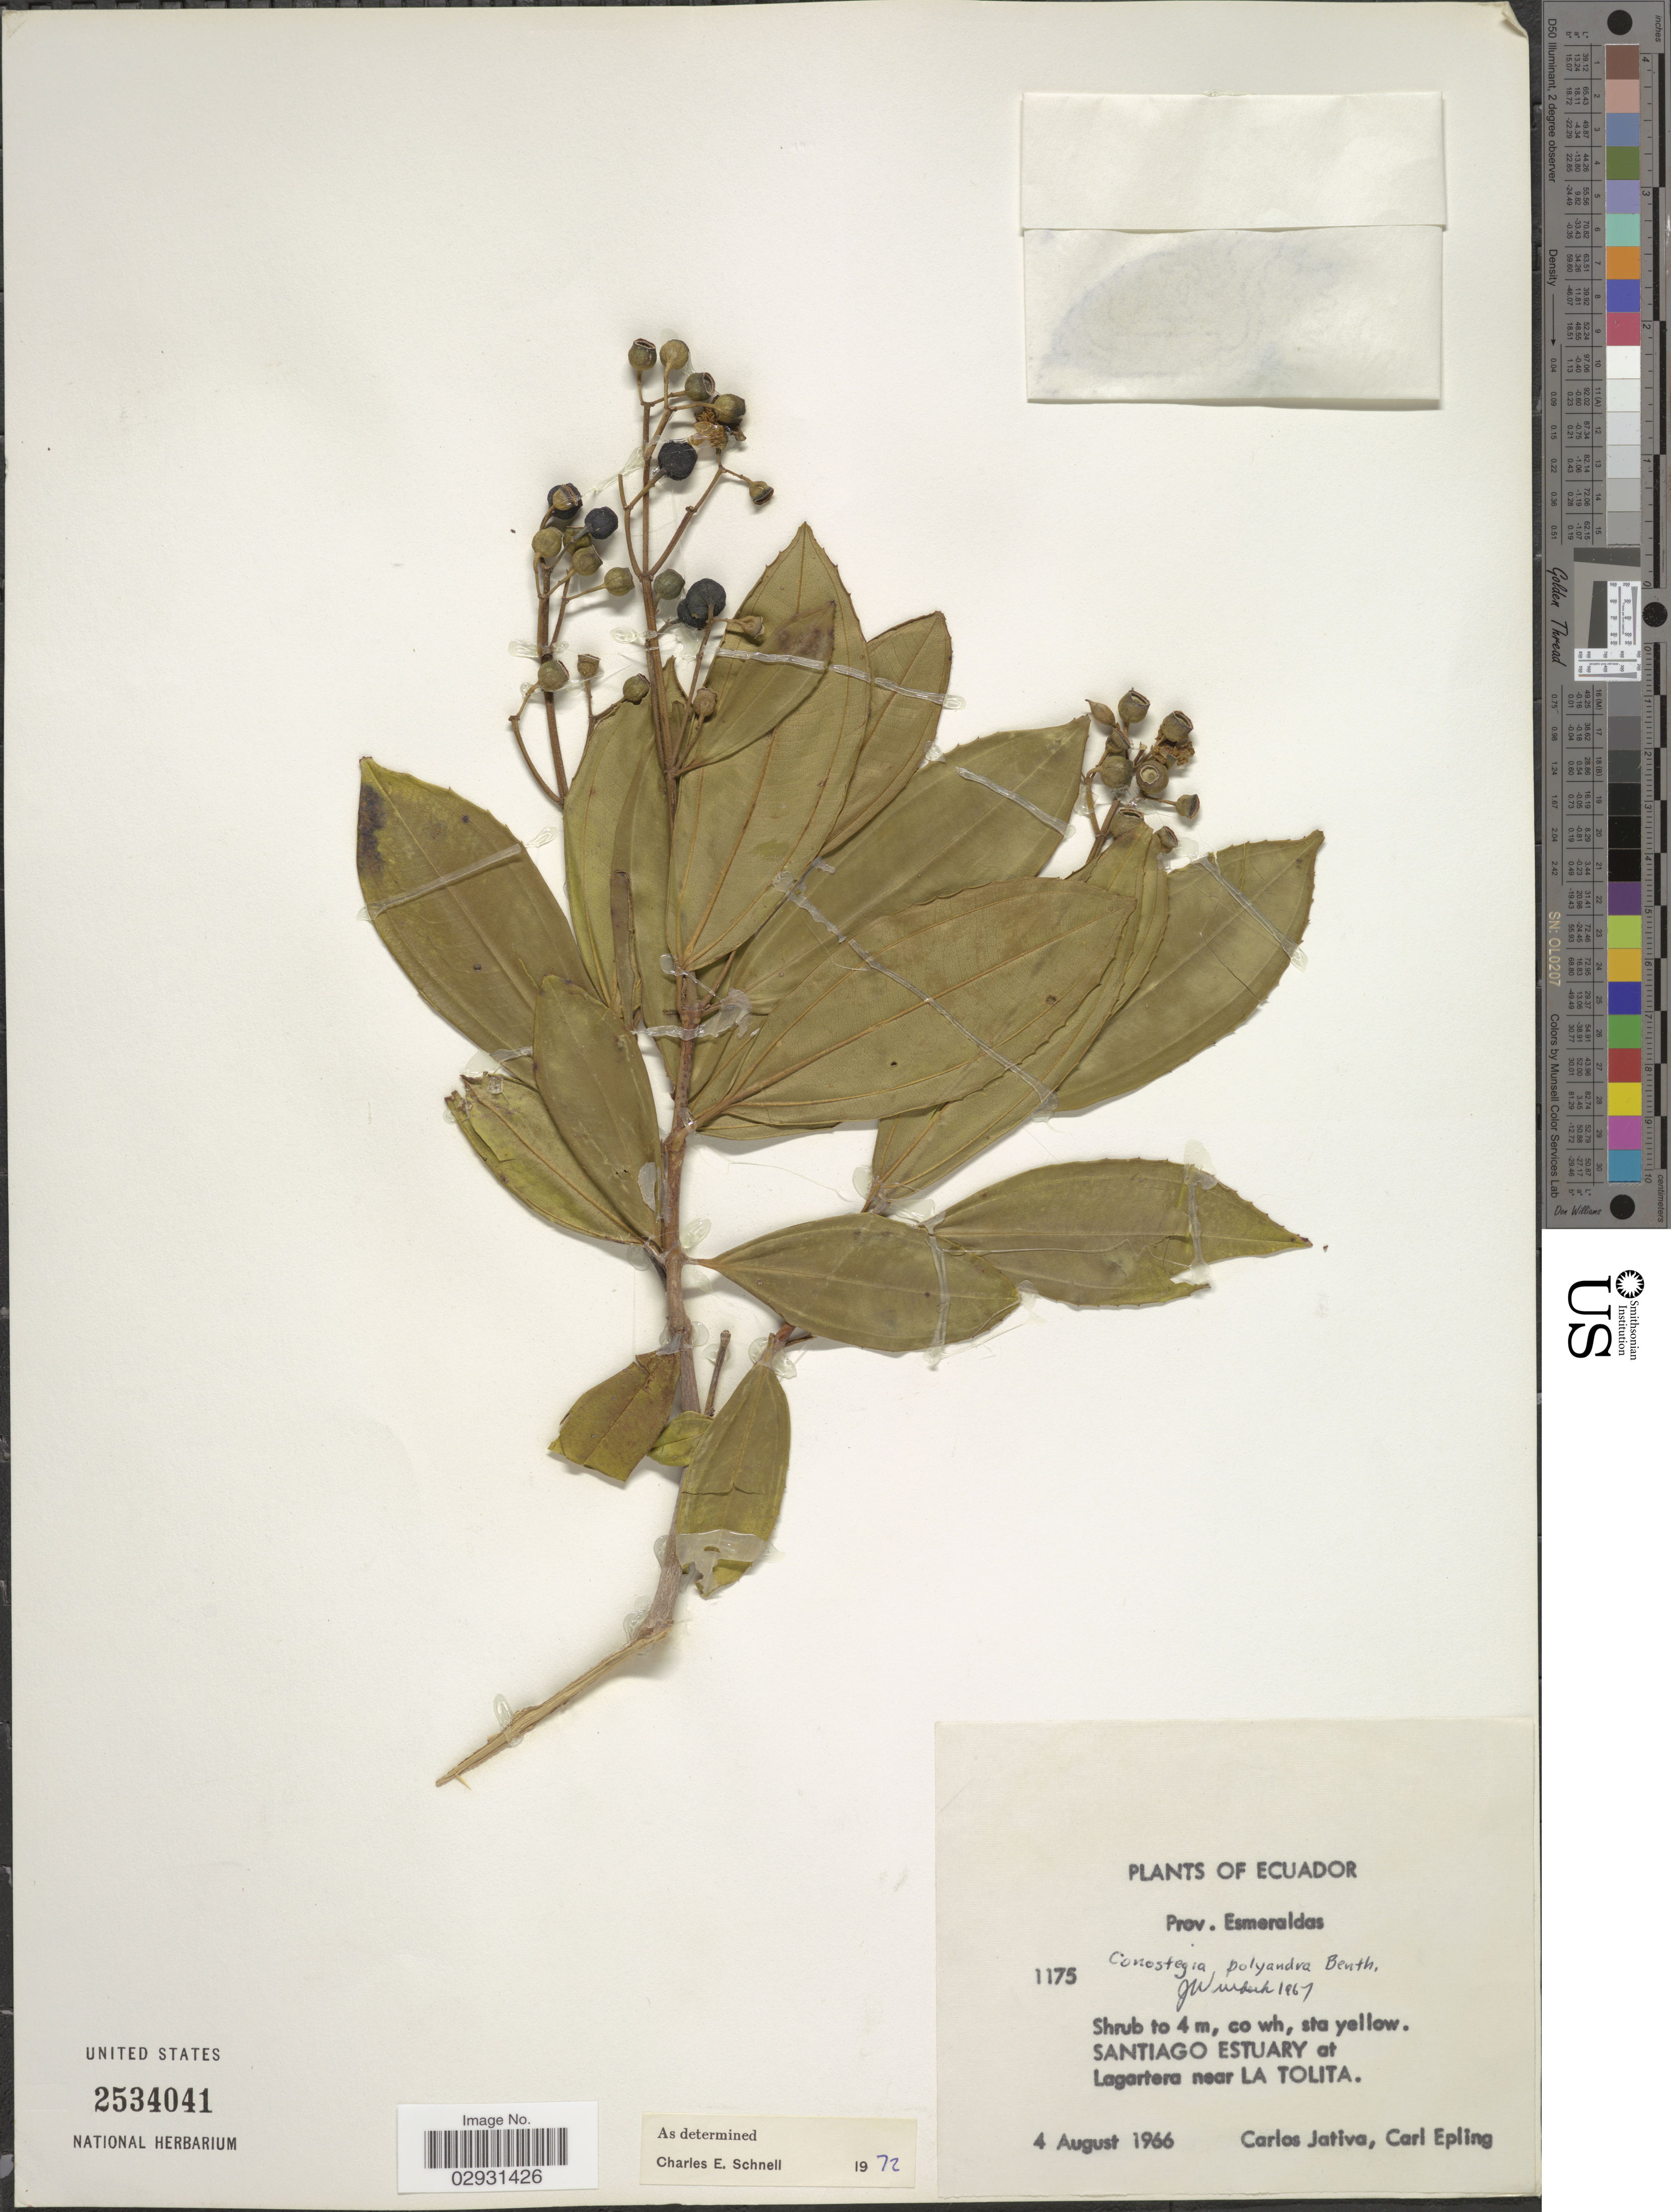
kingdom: Plantae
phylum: Tracheophyta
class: Magnoliopsida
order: Myrtales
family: Melastomataceae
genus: Conostegia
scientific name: Conostegia polyandra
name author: Benth.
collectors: C. D. Játiva & C. C. Epling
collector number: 1175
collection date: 1966-08-04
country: Ecuador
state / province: Esmeraldas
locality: Santiago Estuary at Lagartera near La Tolita.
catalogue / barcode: US 2534041